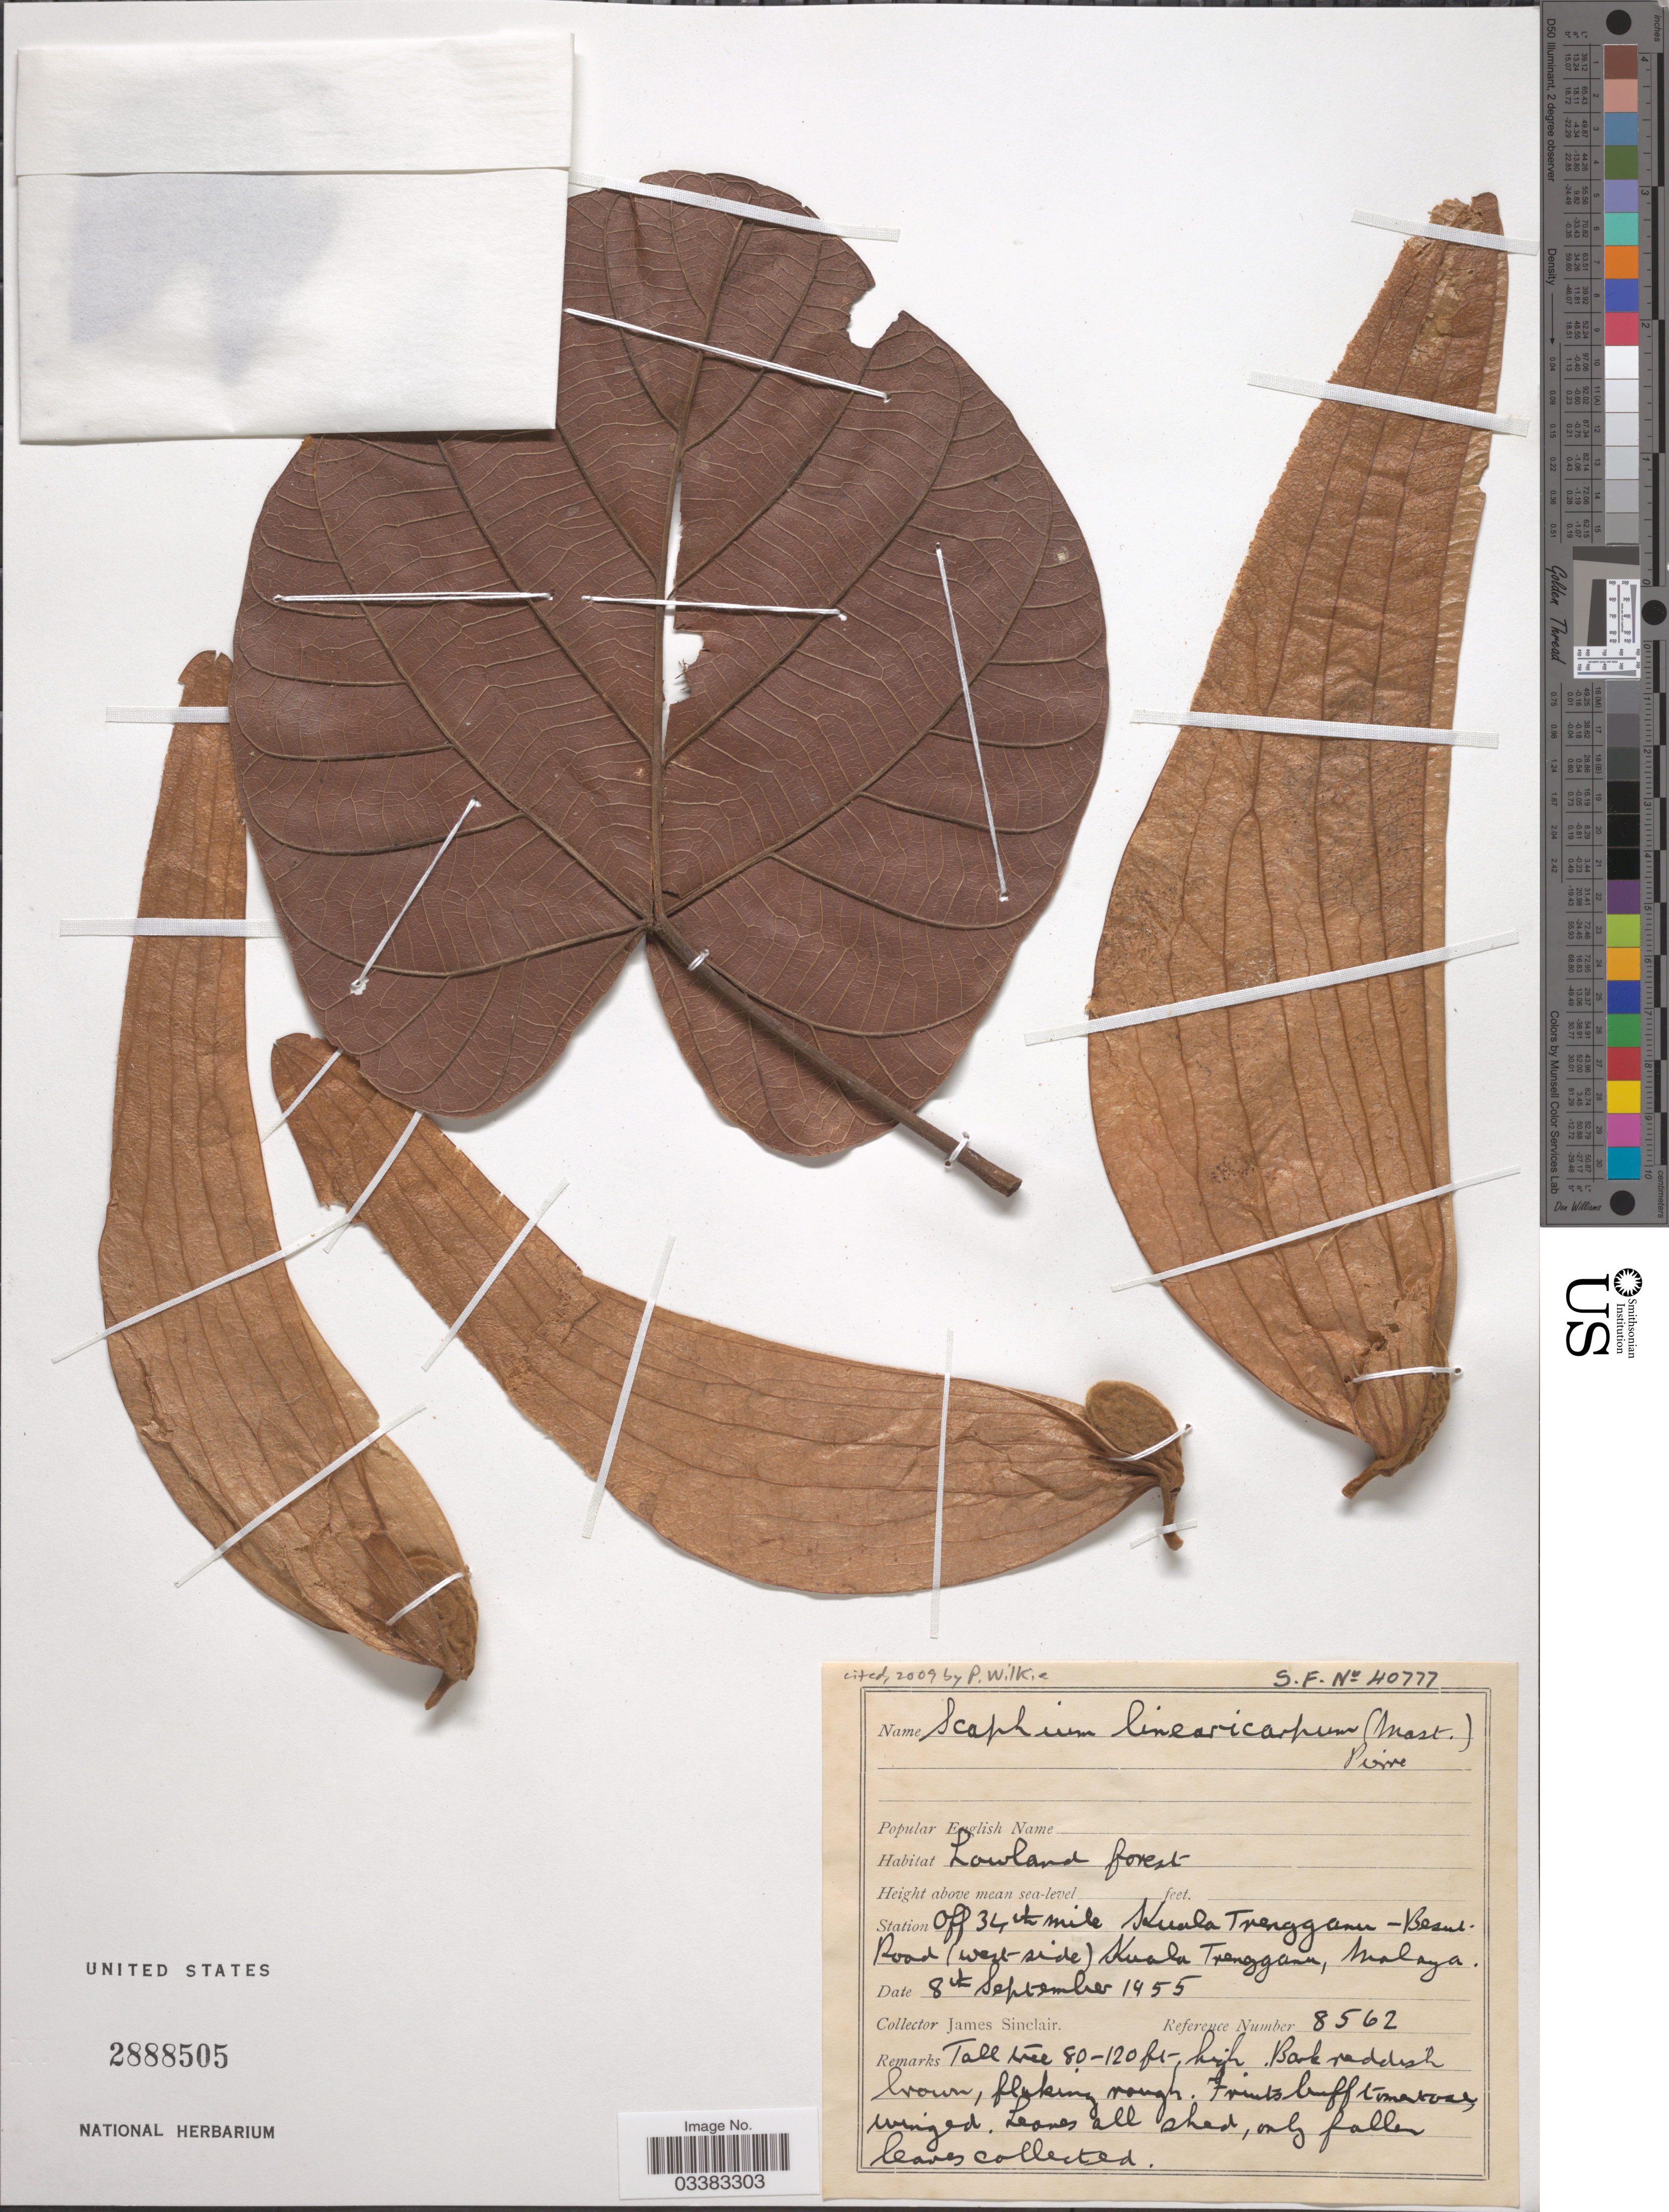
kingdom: Plantae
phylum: Tracheophyta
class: Magnoliopsida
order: Malvales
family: Malvaceae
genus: Scaphium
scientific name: Scaphium linearicarpum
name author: (Mast.) Pierre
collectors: J. Sinclair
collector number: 8562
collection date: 1955-09-08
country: Malaysia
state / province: Terengganu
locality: Station Off 34th mile Kula Terengganu - Besut Road (west side) Kuala Terengganu, Malaya.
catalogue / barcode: US 2888505